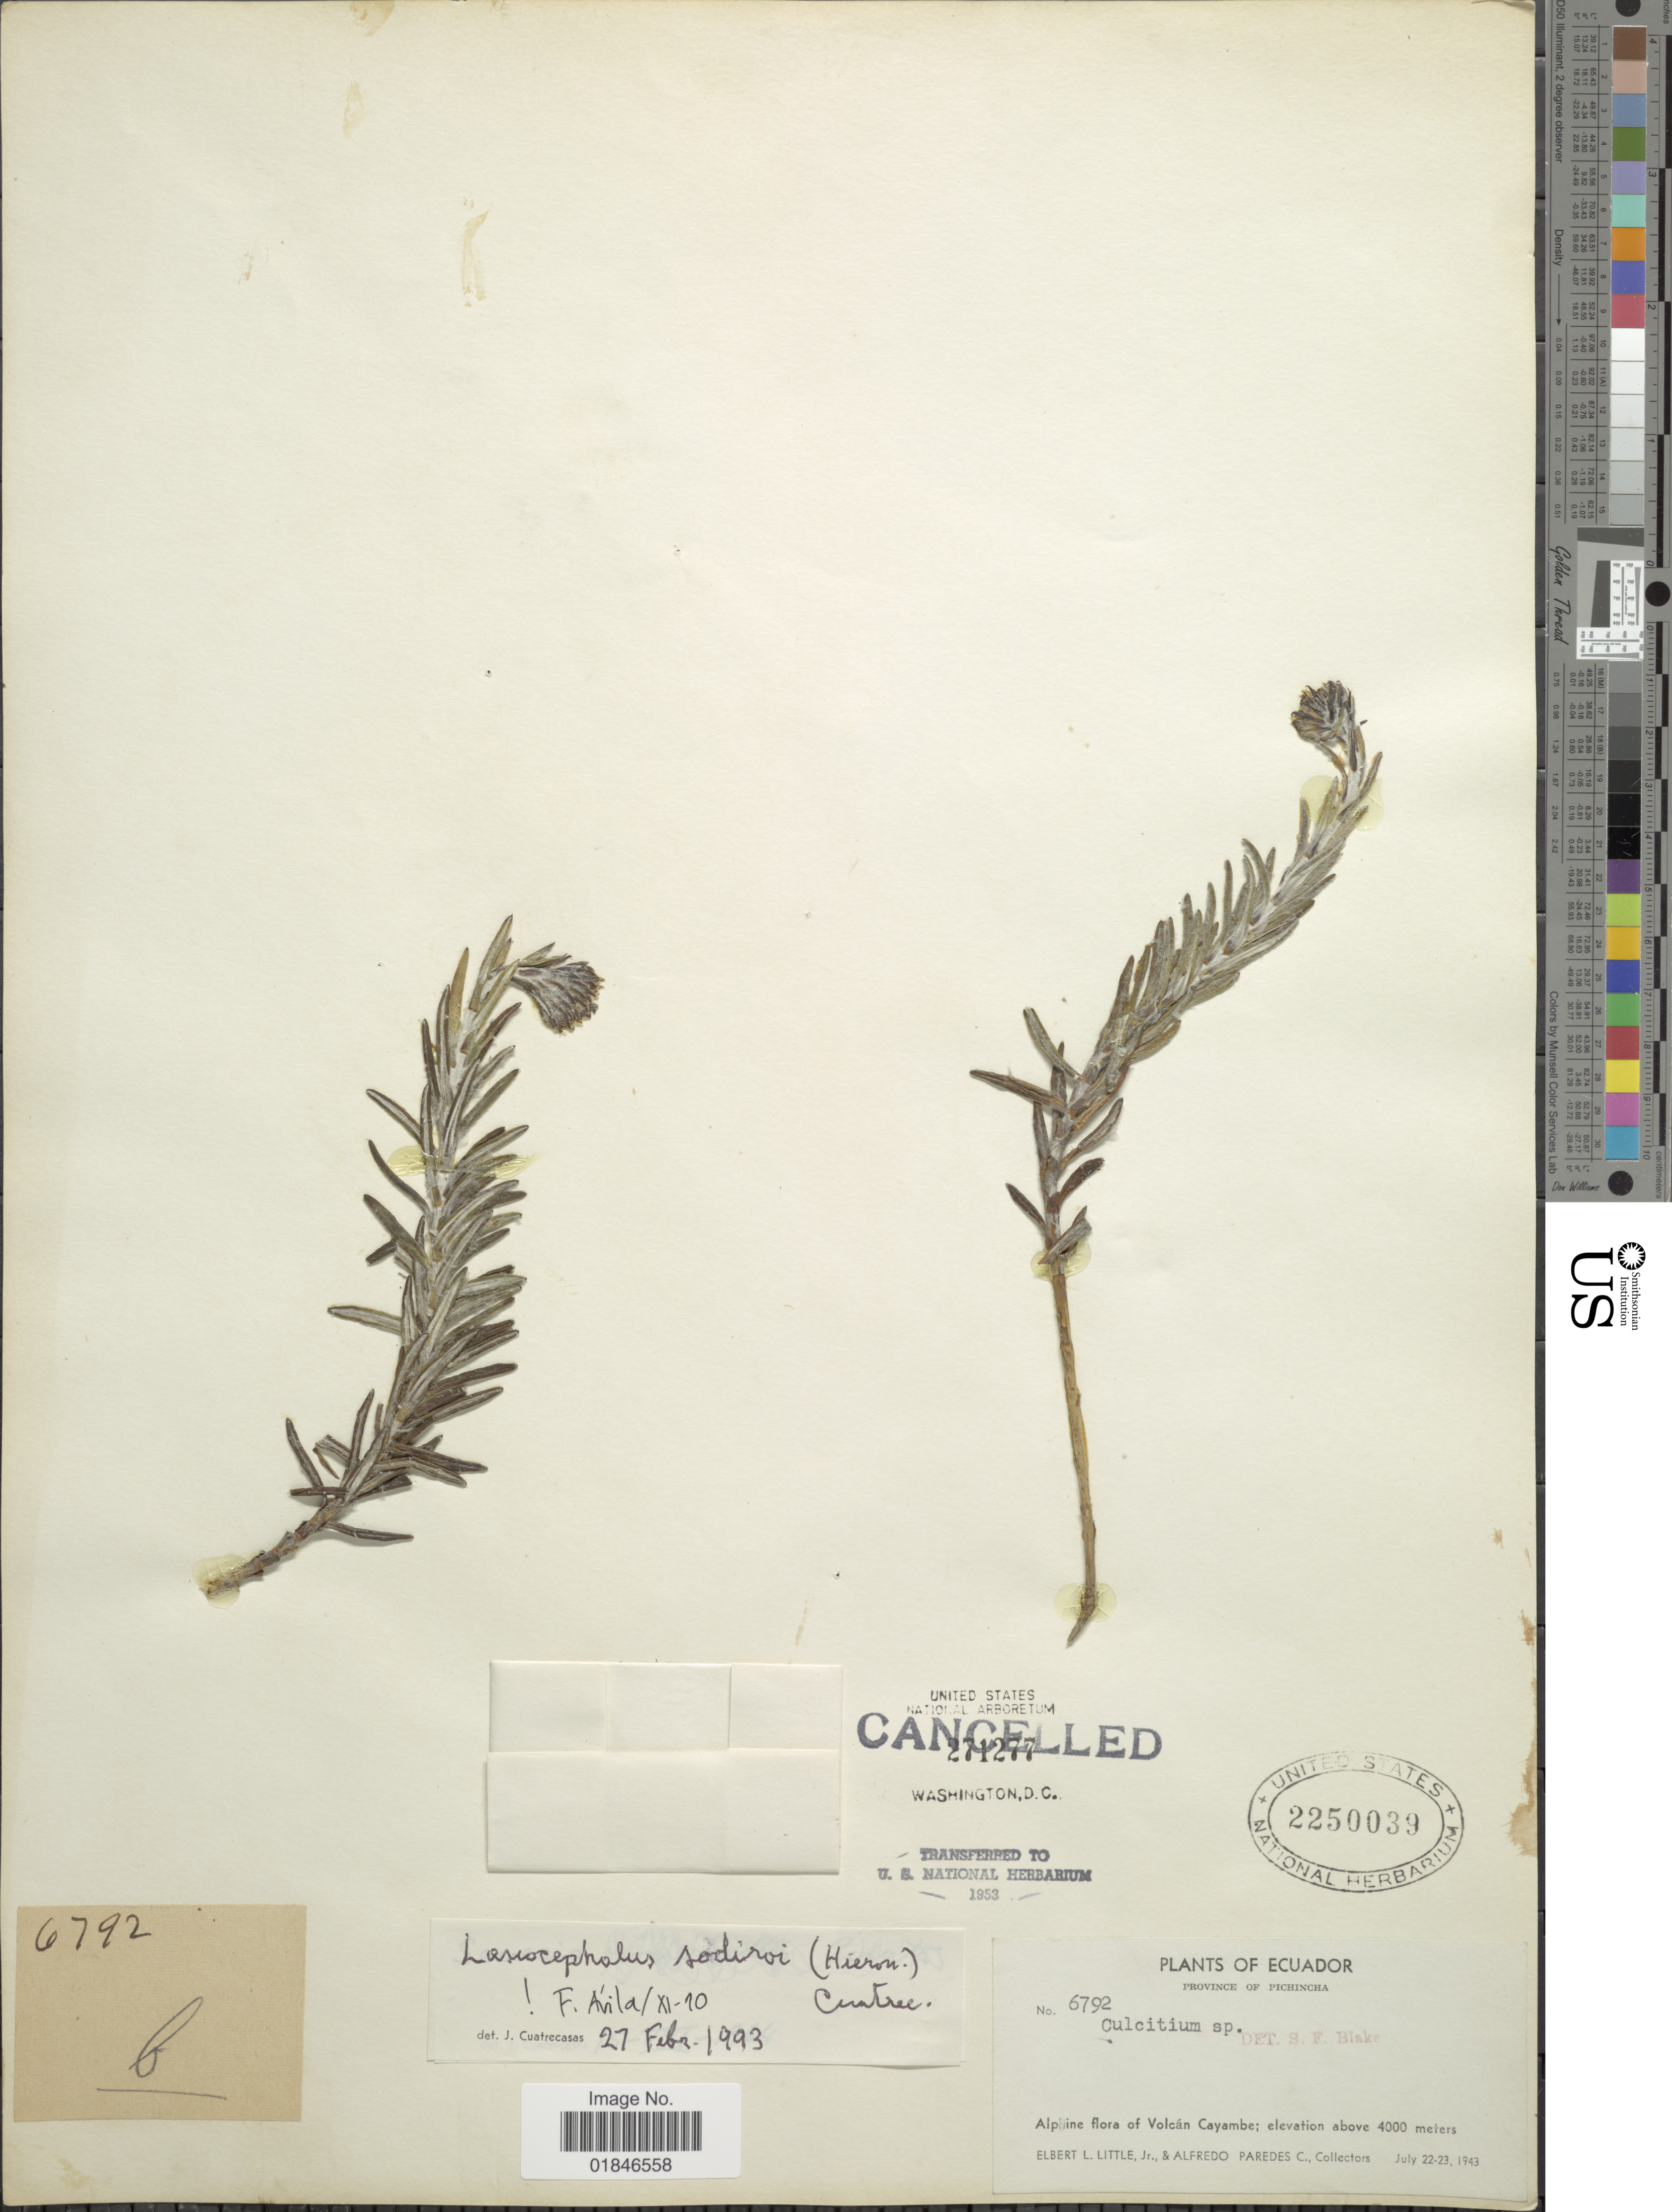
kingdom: Plantae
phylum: Tracheophyta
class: Magnoliopsida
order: Asterales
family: Asteraceae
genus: Senecio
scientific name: Senecio imbaburensis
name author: Sklenár & Marhold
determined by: Salomon, Luciana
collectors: E. L. Little & A. Paredes C.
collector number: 6792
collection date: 1943-07-22/1943-07-23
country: Ecuador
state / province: Pichincha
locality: Province of Pichincha. Alpine flora of Volcan Cayambe.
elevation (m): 4000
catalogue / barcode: US 2250039